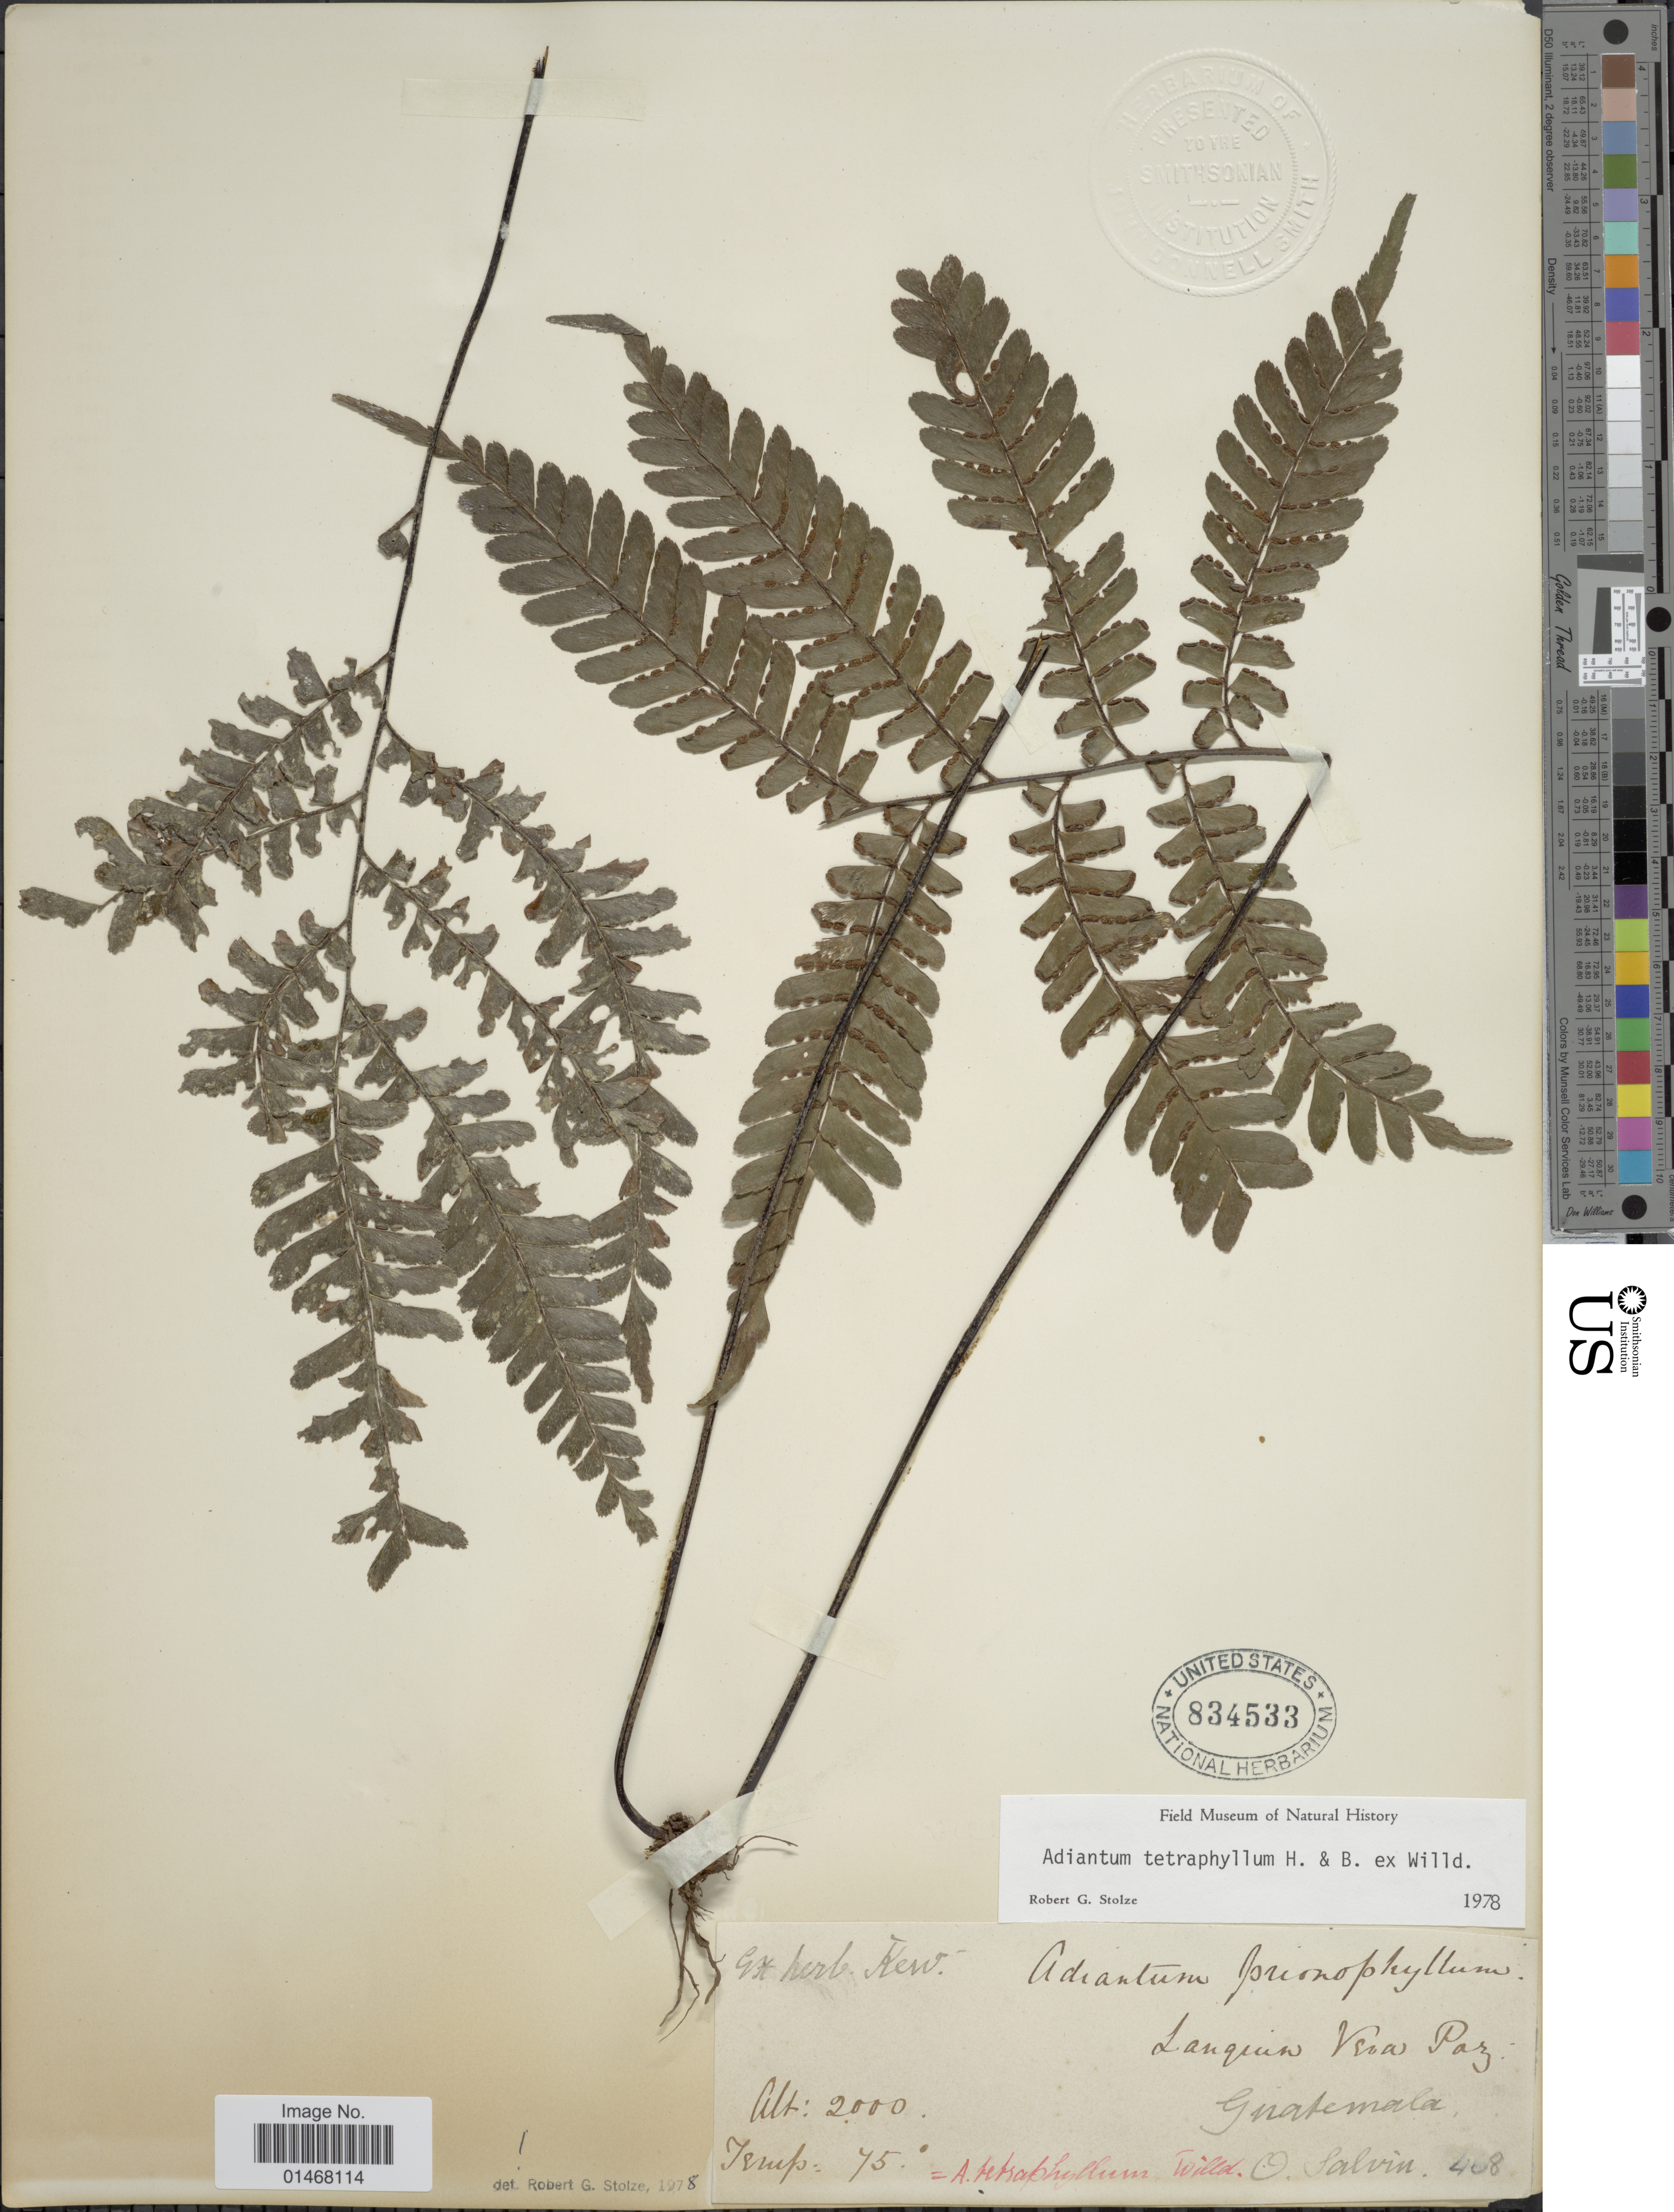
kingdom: Plantae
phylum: Tracheophyta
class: Polypodiopsida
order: Polypodiales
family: Pteridaceae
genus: Adiantum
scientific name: Adiantum tetraphyllum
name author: Humb. & Bonpl. ex Willd.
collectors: O. Salvin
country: Guatemala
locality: Lanquin Vera Paz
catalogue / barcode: US 834533